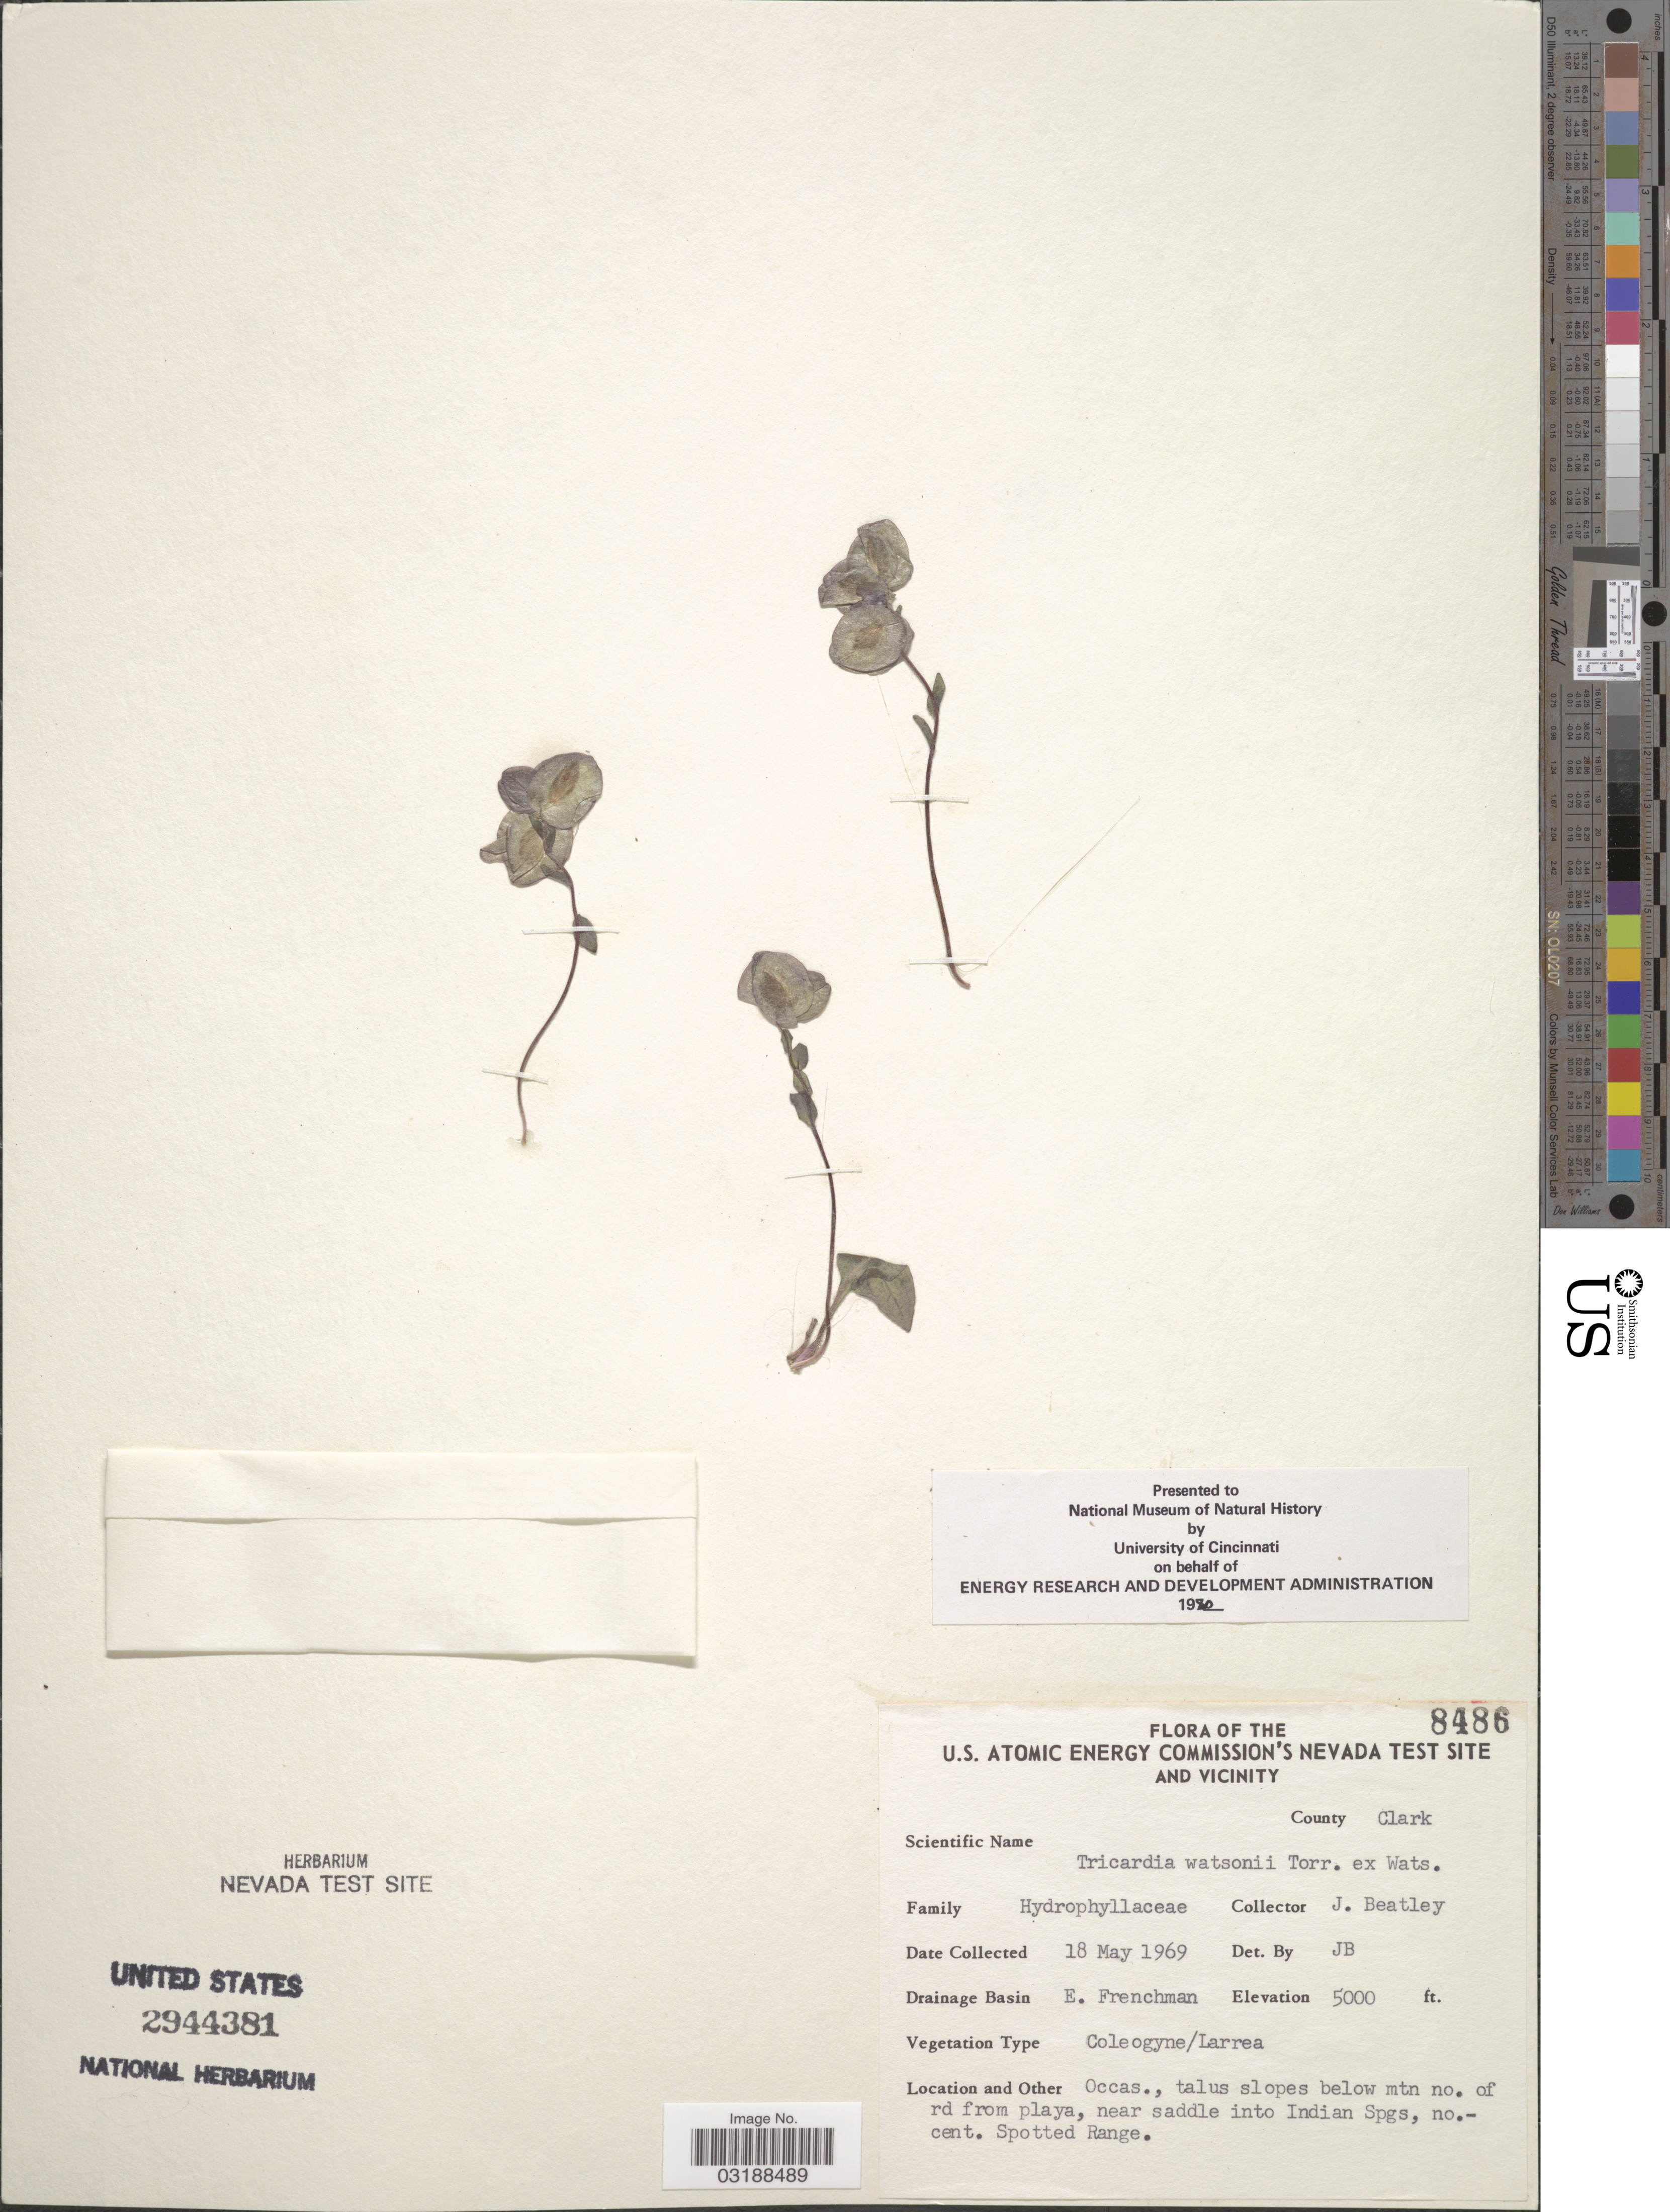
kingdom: Plantae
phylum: Tracheophyta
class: Magnoliopsida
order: Boraginales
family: Hydrophyllaceae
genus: Tricardia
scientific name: Tricardia watsonii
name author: Torr. ex S. Watson in C. King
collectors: J. C. Beatley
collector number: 8486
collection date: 1969-05-18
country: United States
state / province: Nevada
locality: U.S. Atomic Energy Commission's Nevada Test Site and Vicinity, County Clark, Drainage Basin E. Frenchman, Occas., talus slopes below mtn. no. of rd from playa, near saddle into Indian Spgs, no.- cent. Spotted Range.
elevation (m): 1524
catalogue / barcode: US 2944381